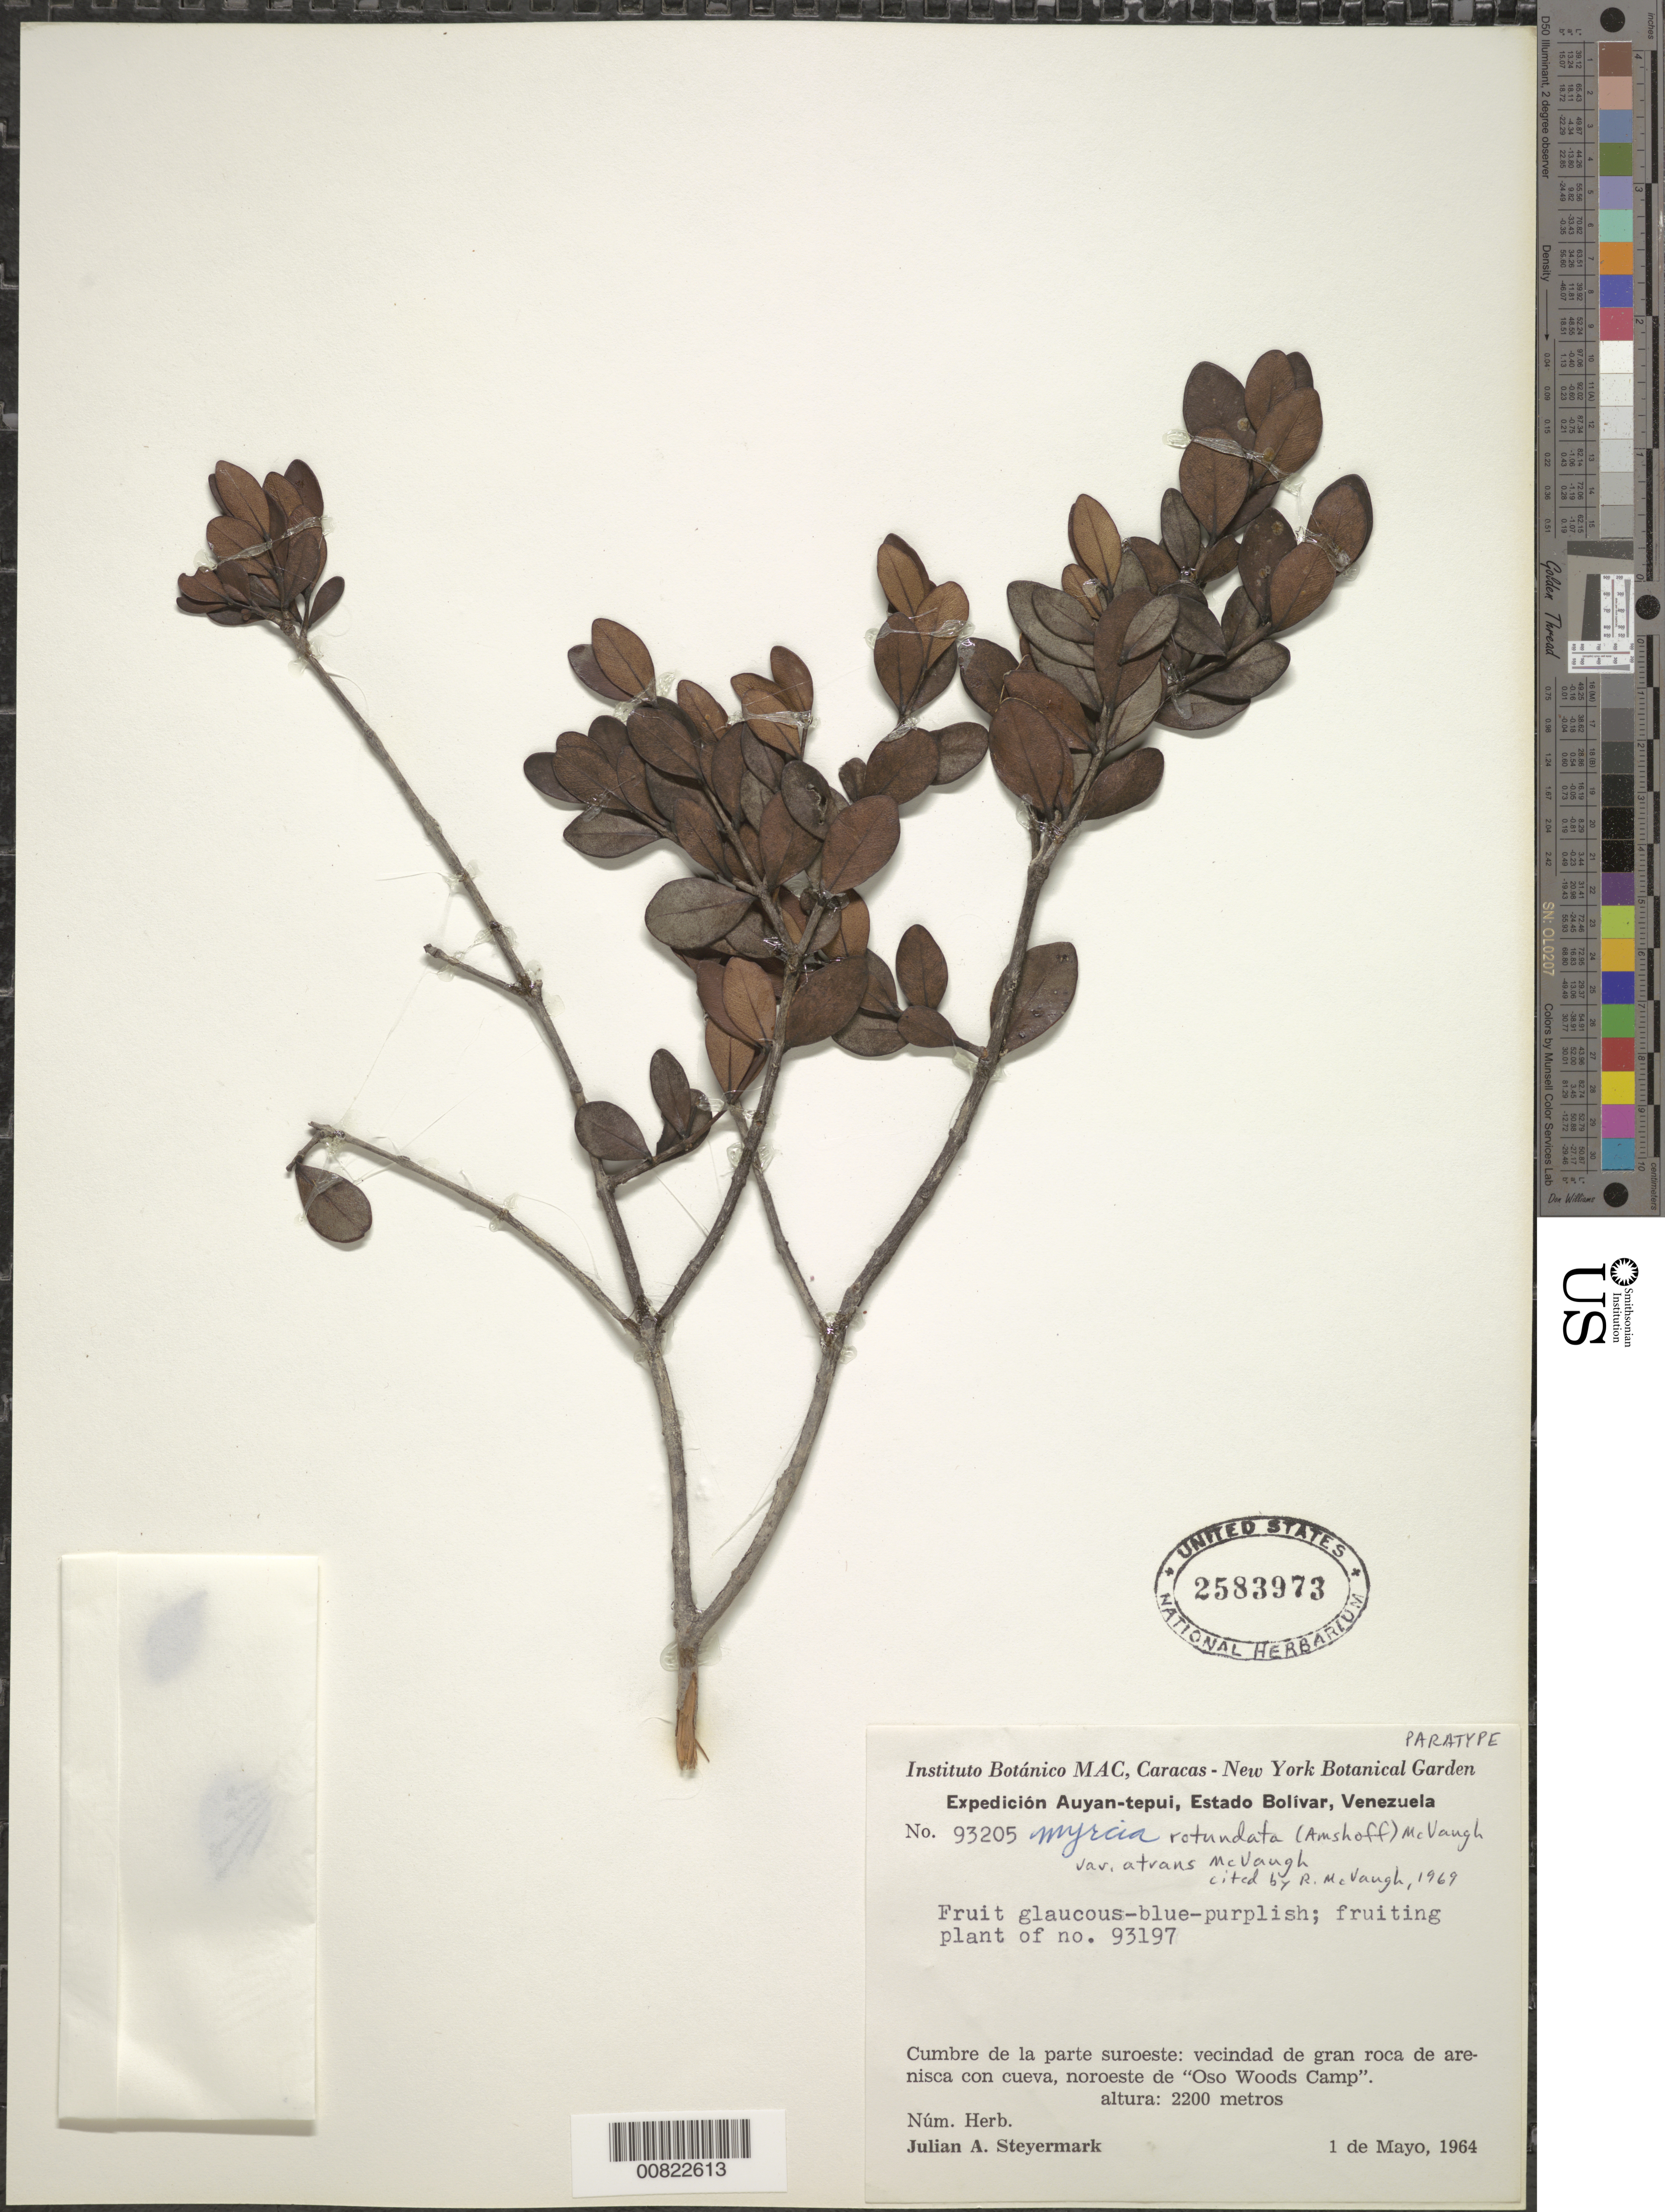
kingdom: Plantae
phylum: Tracheophyta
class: Magnoliopsida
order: Myrtales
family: Myrtaceae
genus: Myrcia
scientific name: Myrcia rotundata var. atrans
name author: McVaugh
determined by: McVaugh, R.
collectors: J. Steyermark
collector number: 93205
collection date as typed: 1-May-64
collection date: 1964-05-01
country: Venezuela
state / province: Bolívar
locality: Auyan-tepuí, NW "Oso Woods Camp"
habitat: Gran roca de arenisca con cueva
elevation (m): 2200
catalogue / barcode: US 2583973